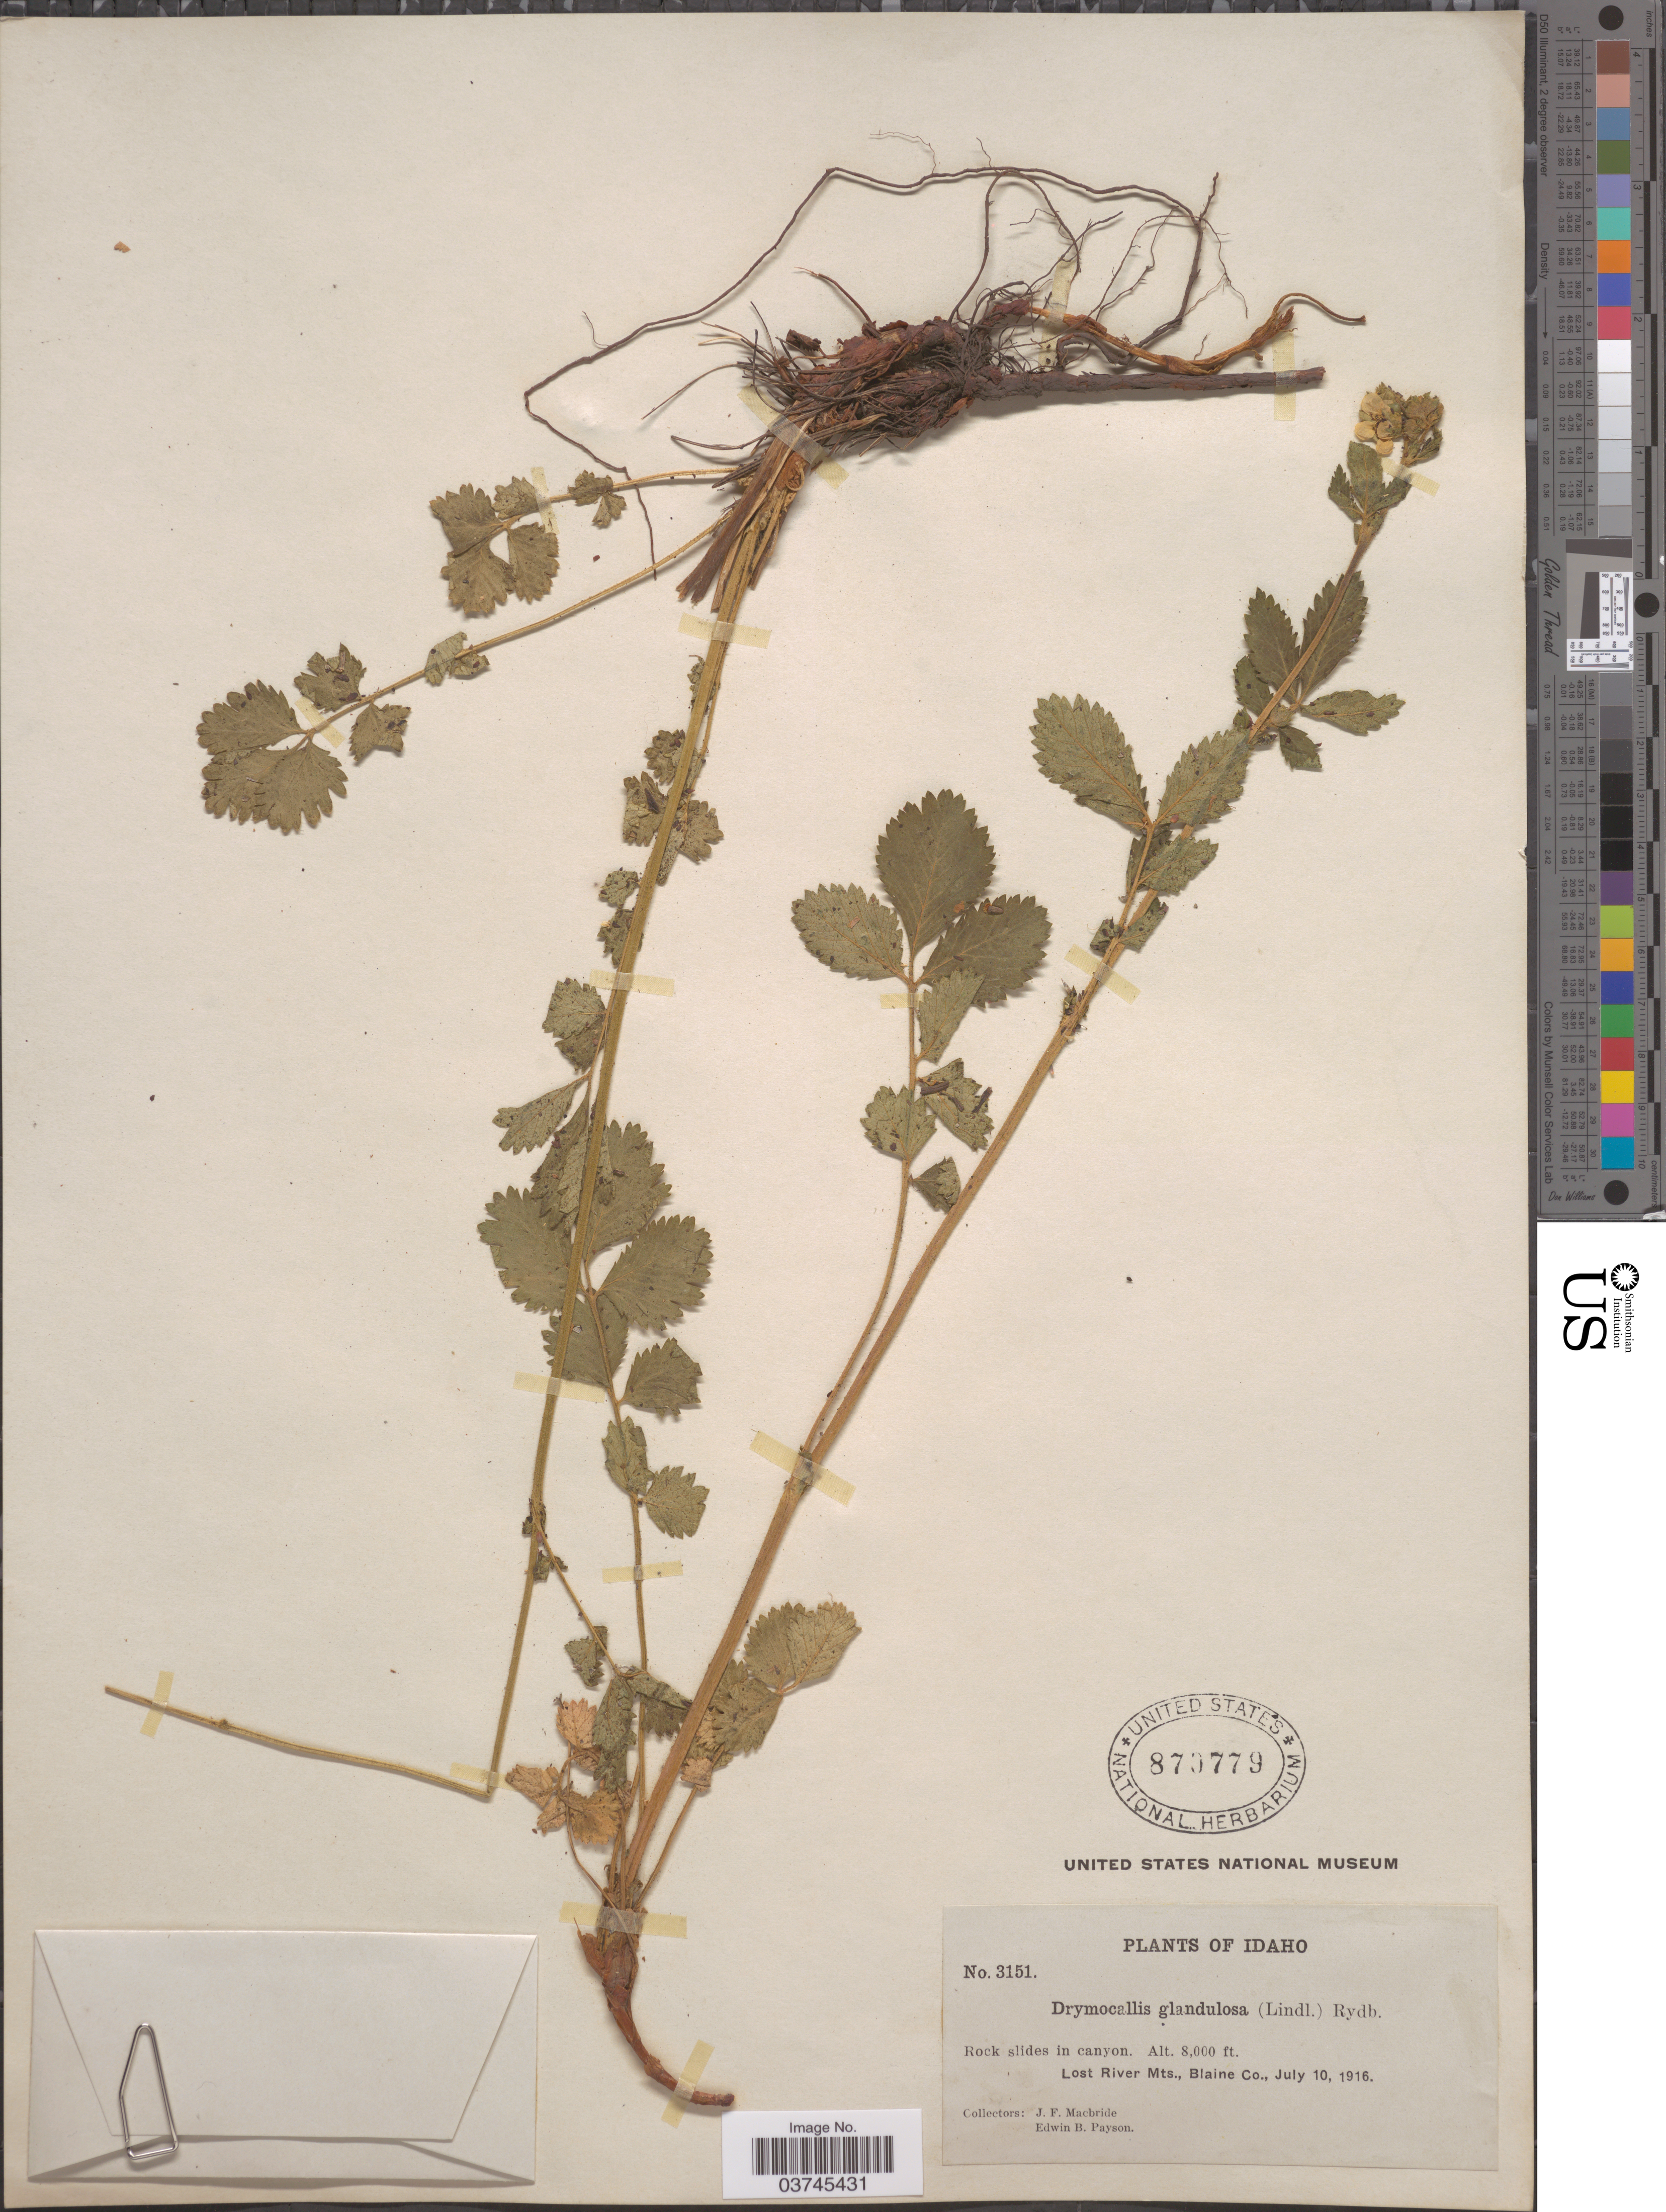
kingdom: Plantae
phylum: Tracheophyta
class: Magnoliopsida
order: Rosales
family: Rosaceae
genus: Drymocallis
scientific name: Drymocallis glandulosa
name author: (Lindl.) Rydb.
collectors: J. F. Macbride & E. B. Payson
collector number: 3151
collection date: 1916-07-10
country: United States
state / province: Idaho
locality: Lost River Mts., Blaine Co.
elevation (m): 2438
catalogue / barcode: US 870779